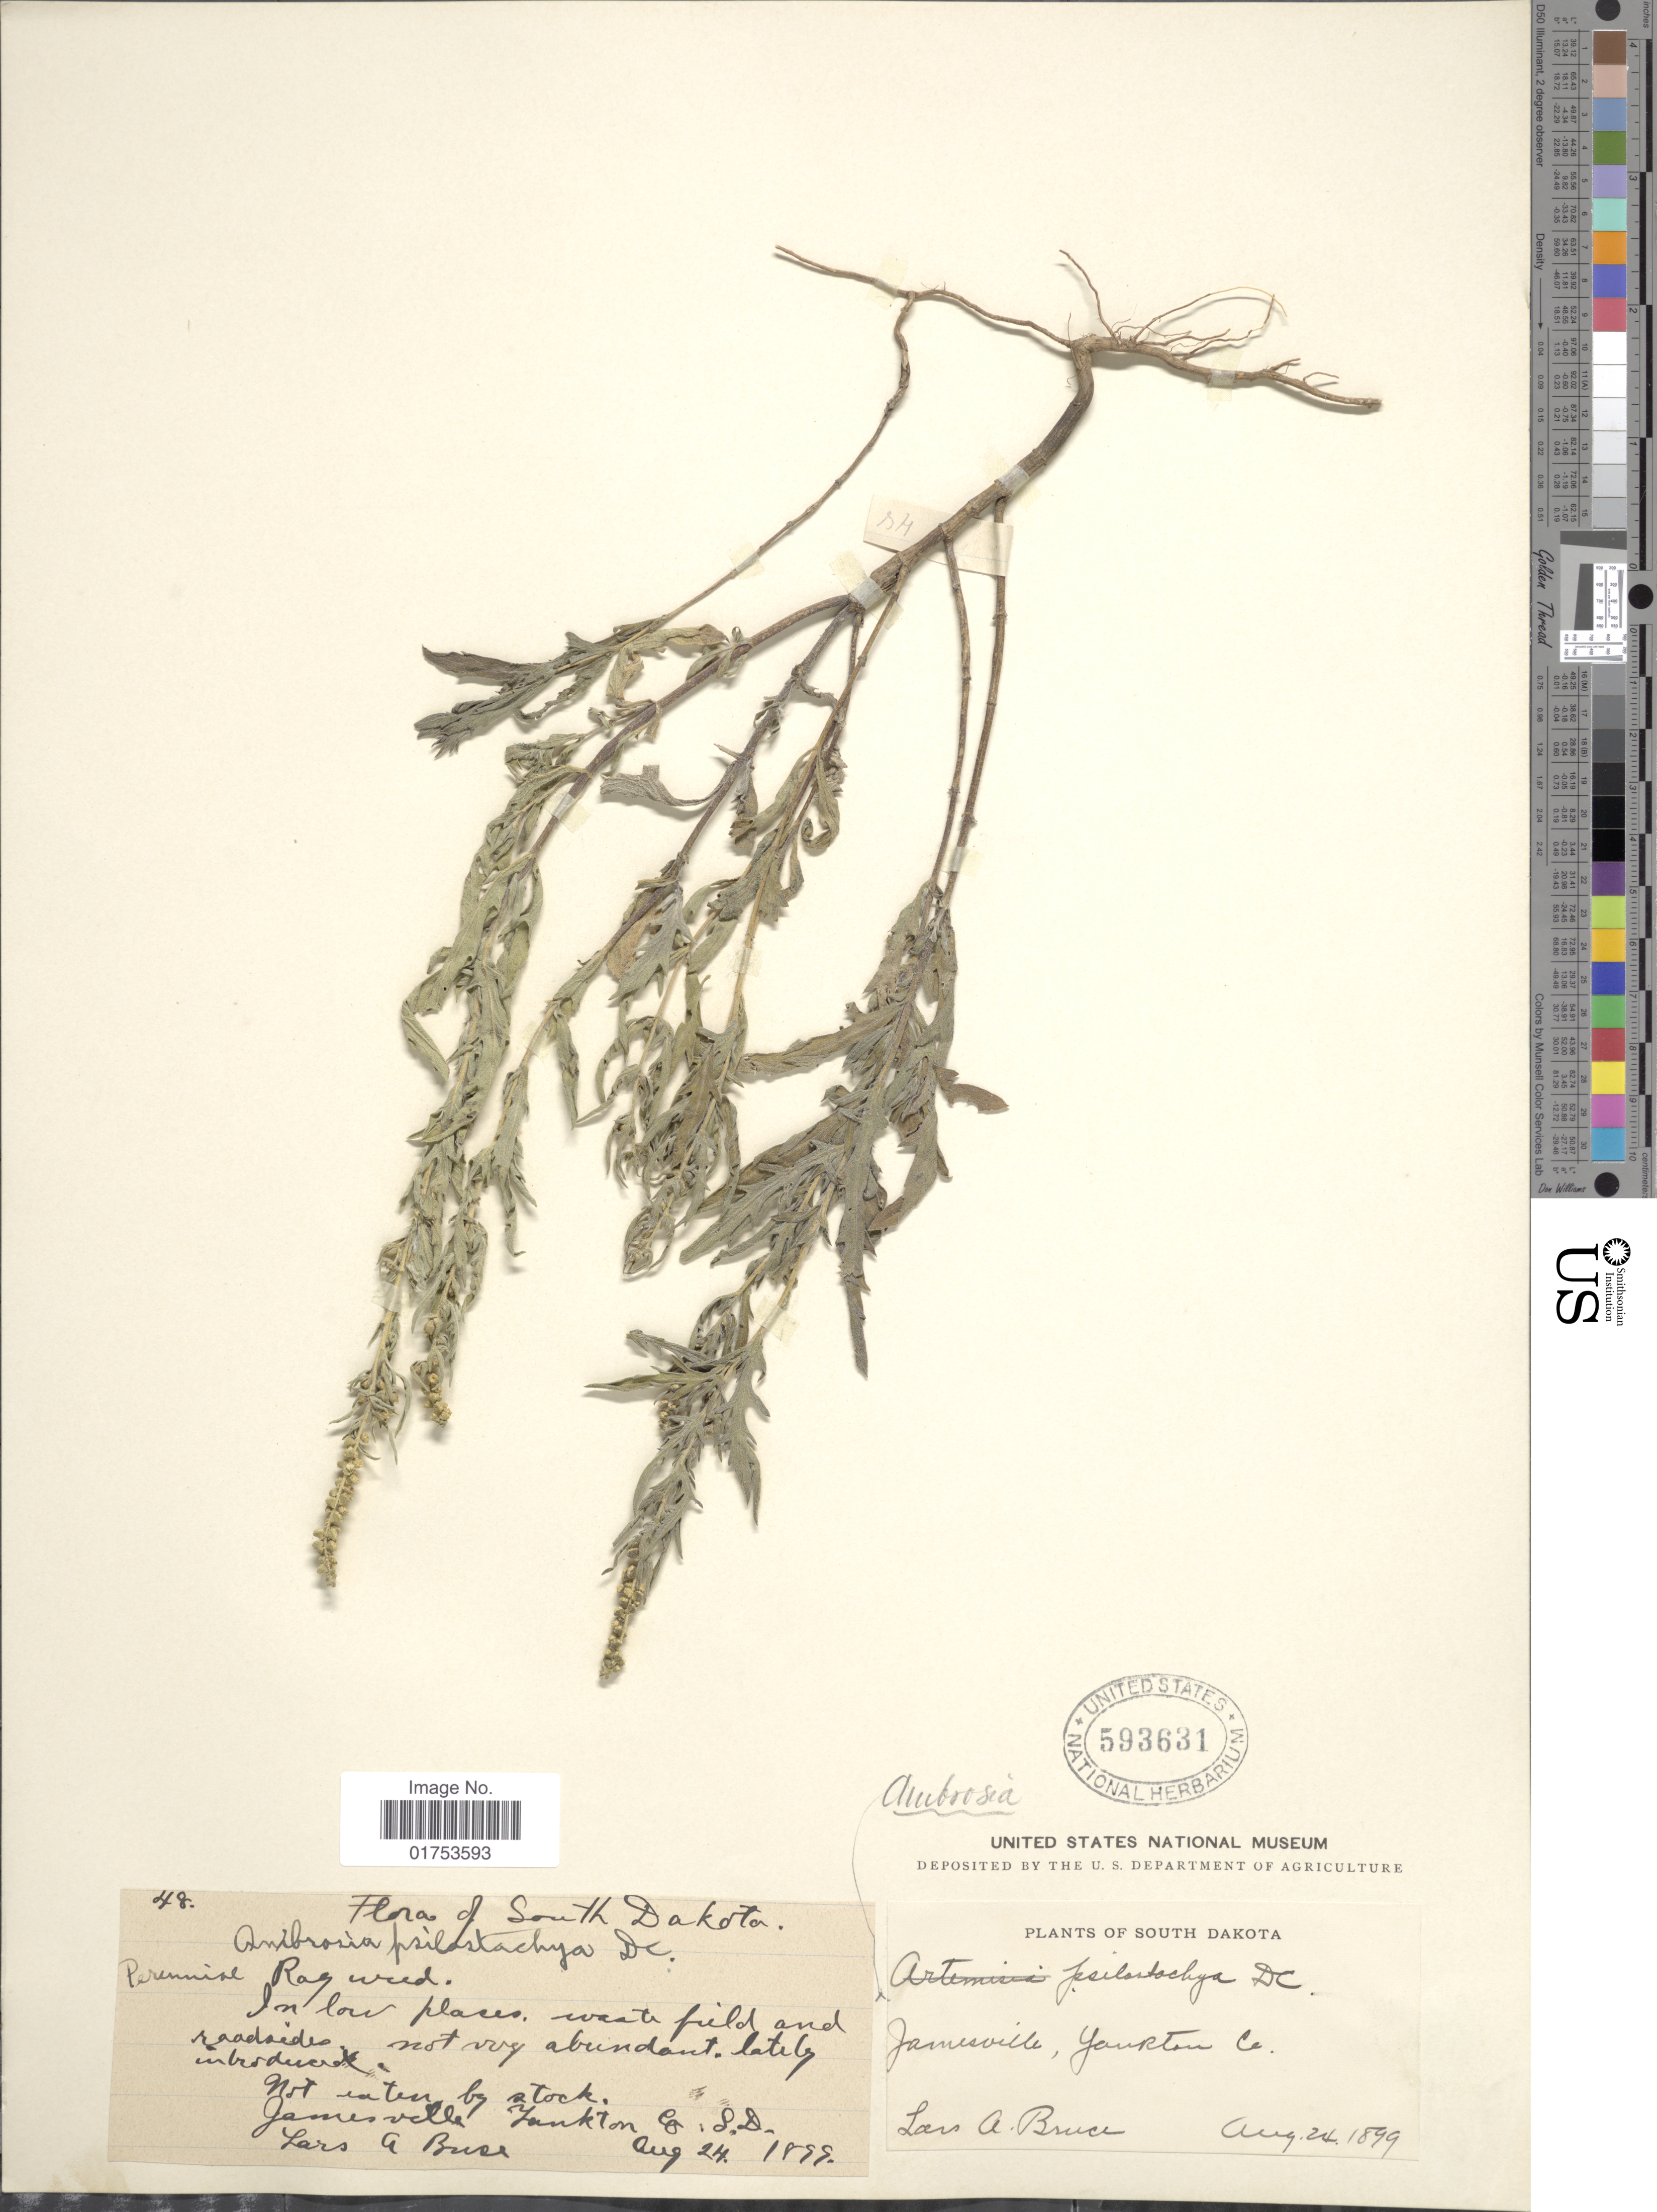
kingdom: Plantae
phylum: Tracheophyta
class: Magnoliopsida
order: Asterales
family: Asteraceae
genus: Ambrosia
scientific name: Ambrosia psilostachya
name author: DC.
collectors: L. Bruce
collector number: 48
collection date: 1899-08-24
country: United States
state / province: South Dakota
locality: Jamesville, Yankton Co.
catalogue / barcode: US 593631